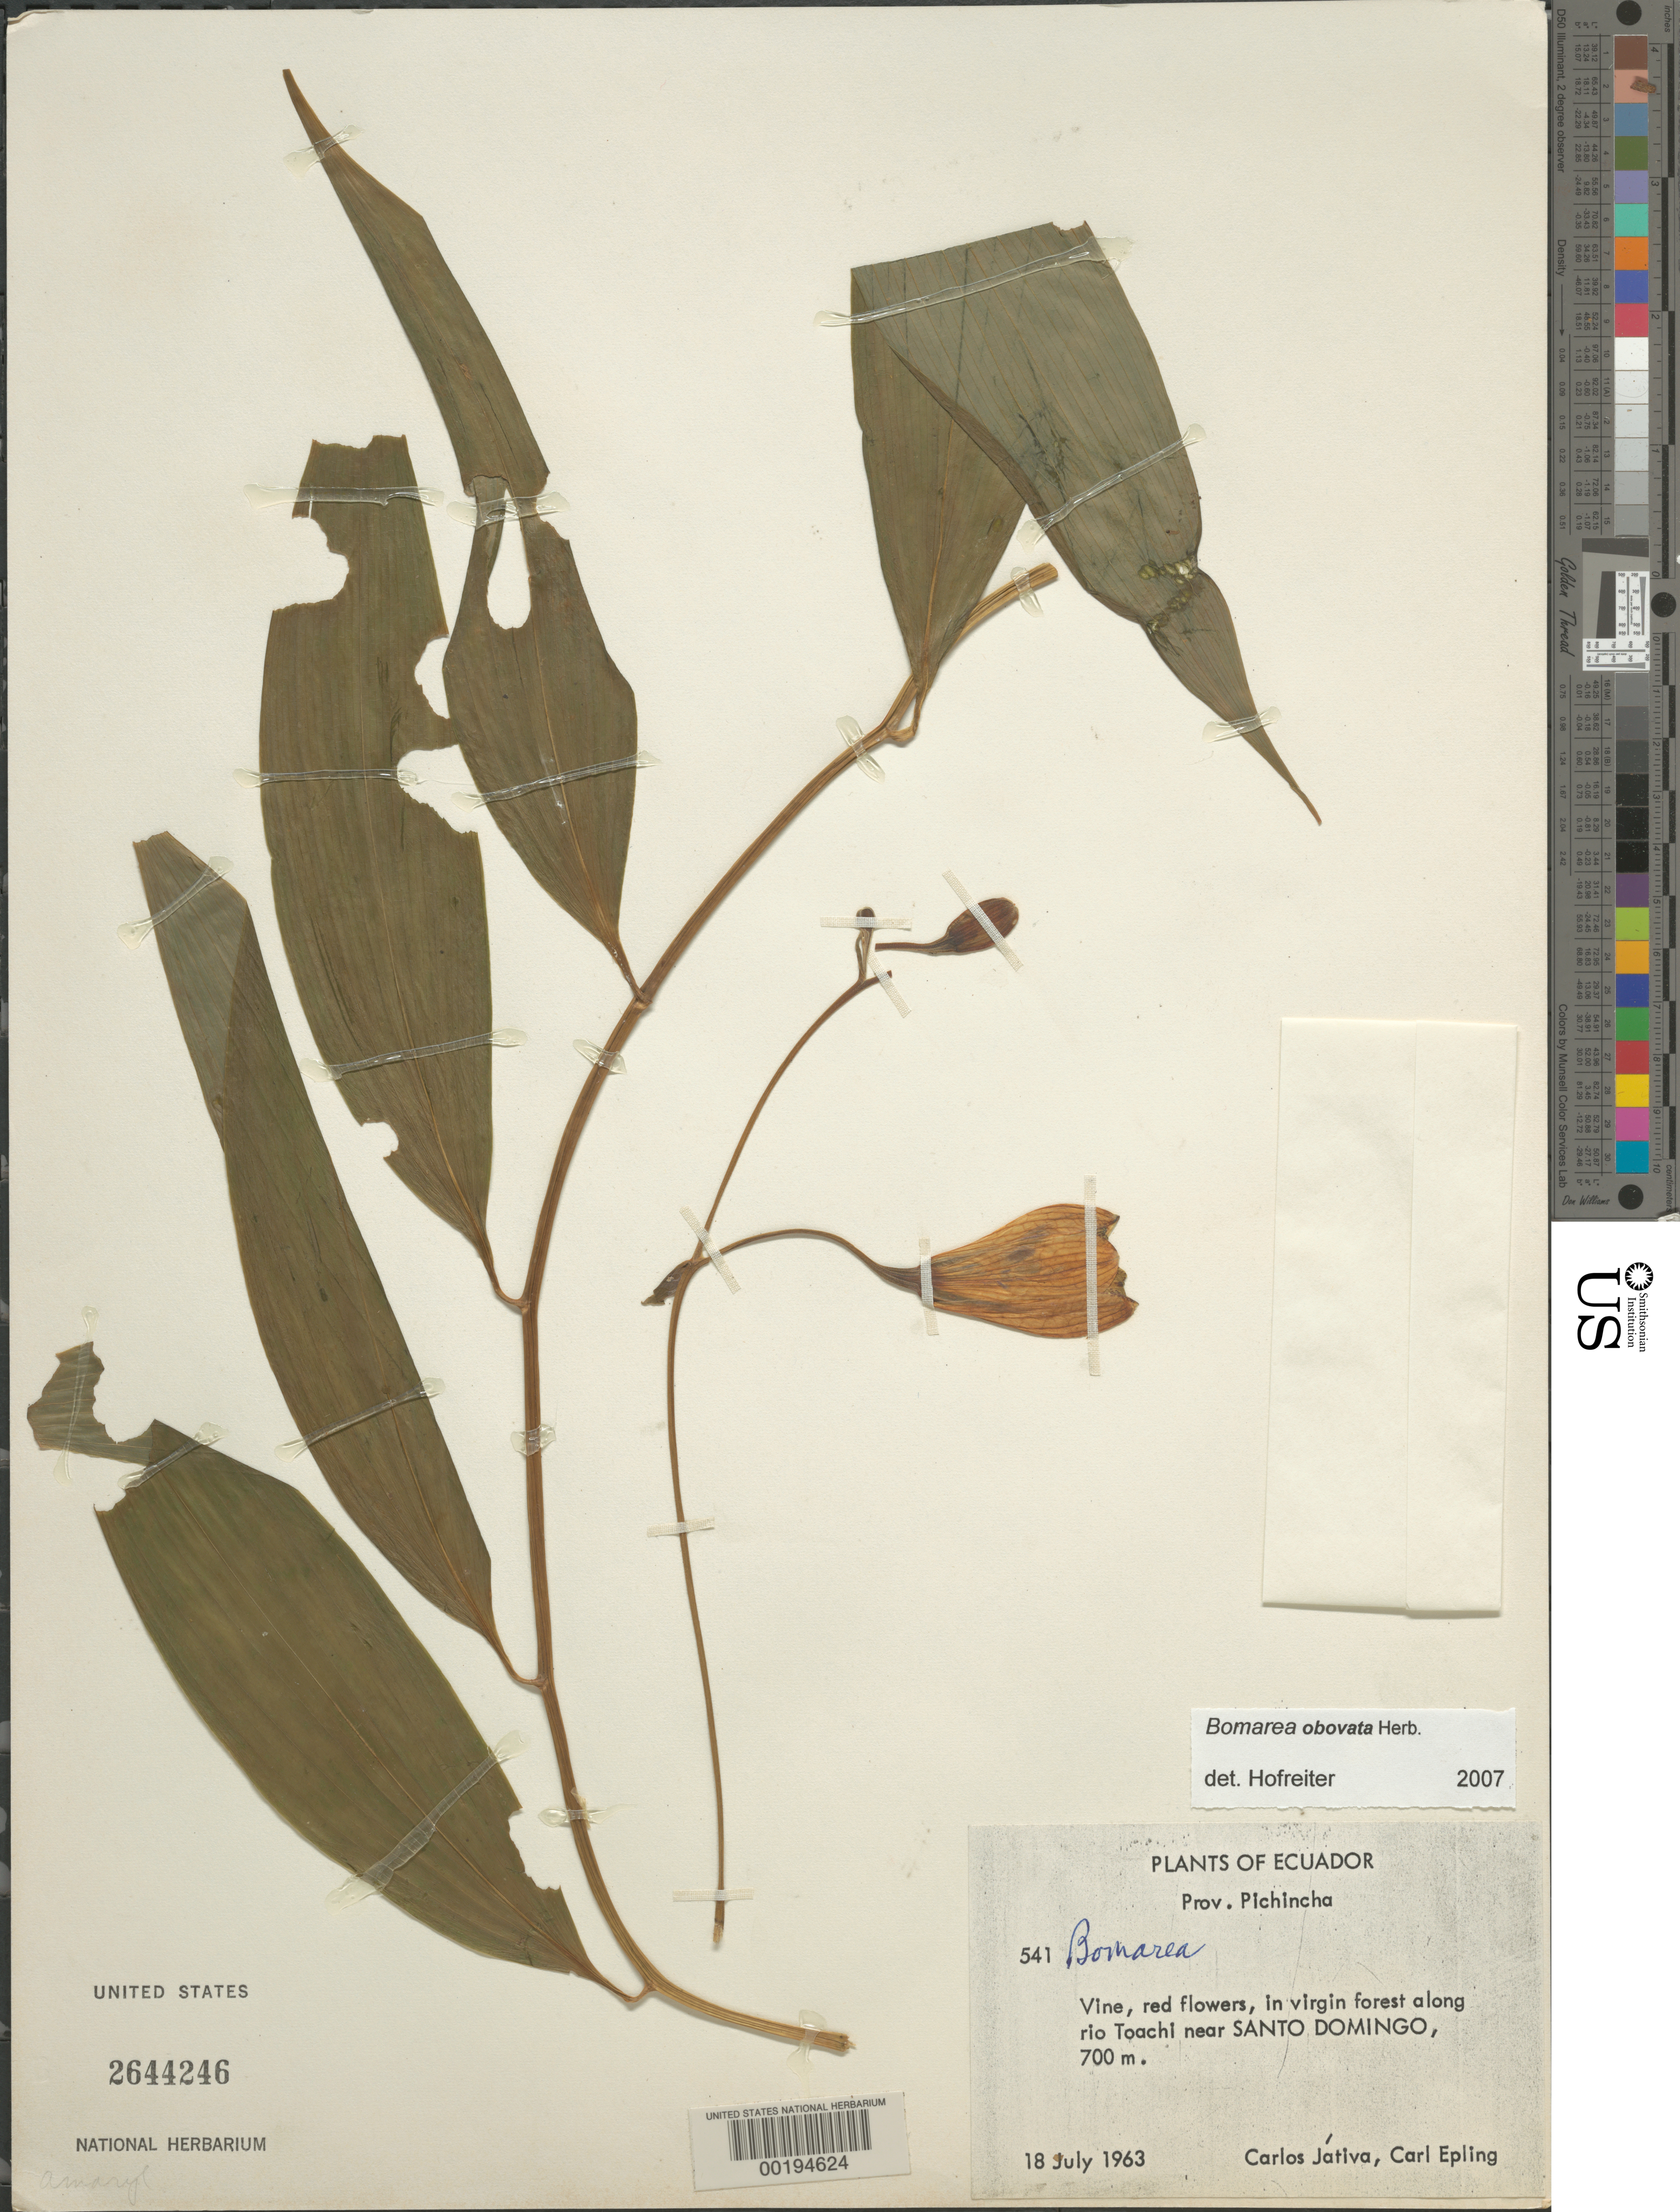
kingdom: Plantae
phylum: Tracheophyta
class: Liliopsida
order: Liliales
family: Alstroemeriaceae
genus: Bomarea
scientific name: Bomarea sp.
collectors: C. D. Játiva & C. C. Epling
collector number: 541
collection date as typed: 18 Jul 1963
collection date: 1963-07-18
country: Ecuador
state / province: Pichincha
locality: In forest along Rio toachi near Santo Domingo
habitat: Virgin forest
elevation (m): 700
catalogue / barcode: US 2644246